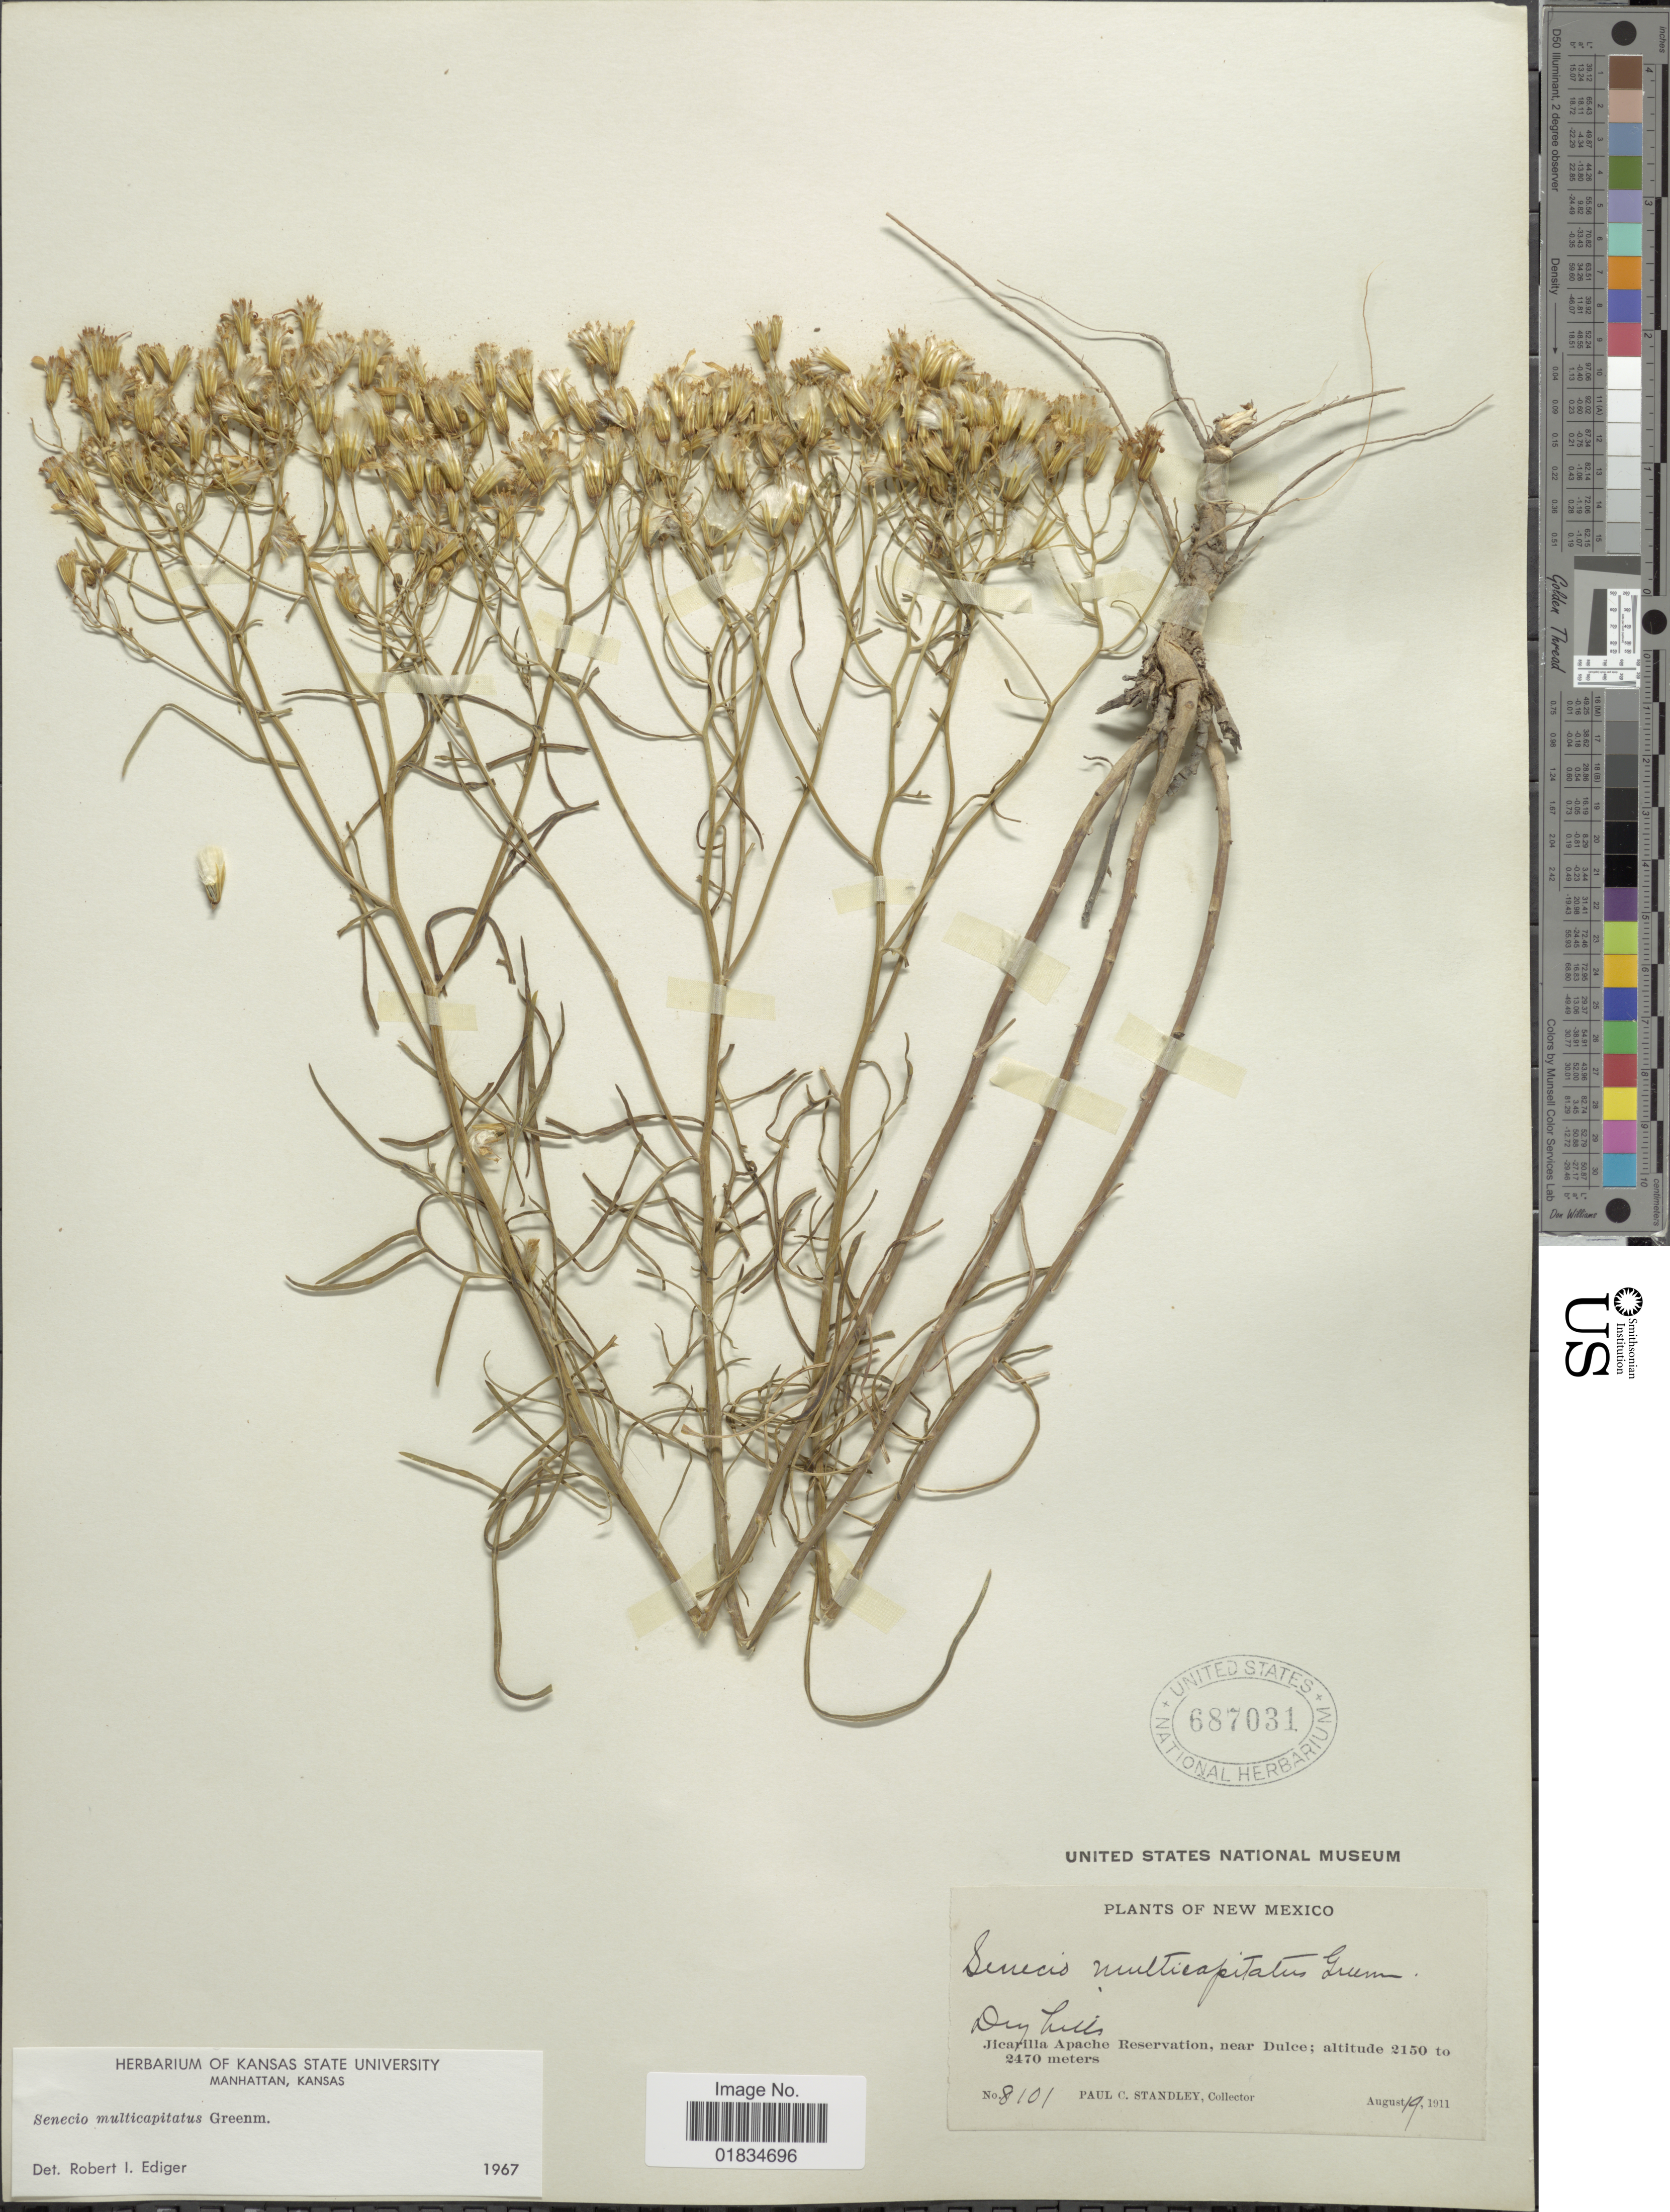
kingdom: Plantae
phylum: Tracheophyta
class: Magnoliopsida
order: Asterales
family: Asteraceae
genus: Senecio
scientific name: Senecio multicapitatus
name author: Greenm.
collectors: P. C. Standley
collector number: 8101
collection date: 1911-08-19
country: United States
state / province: New Mexico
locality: Jicarilla Apache Reservation, near Dulce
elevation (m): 2150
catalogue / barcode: US 687031